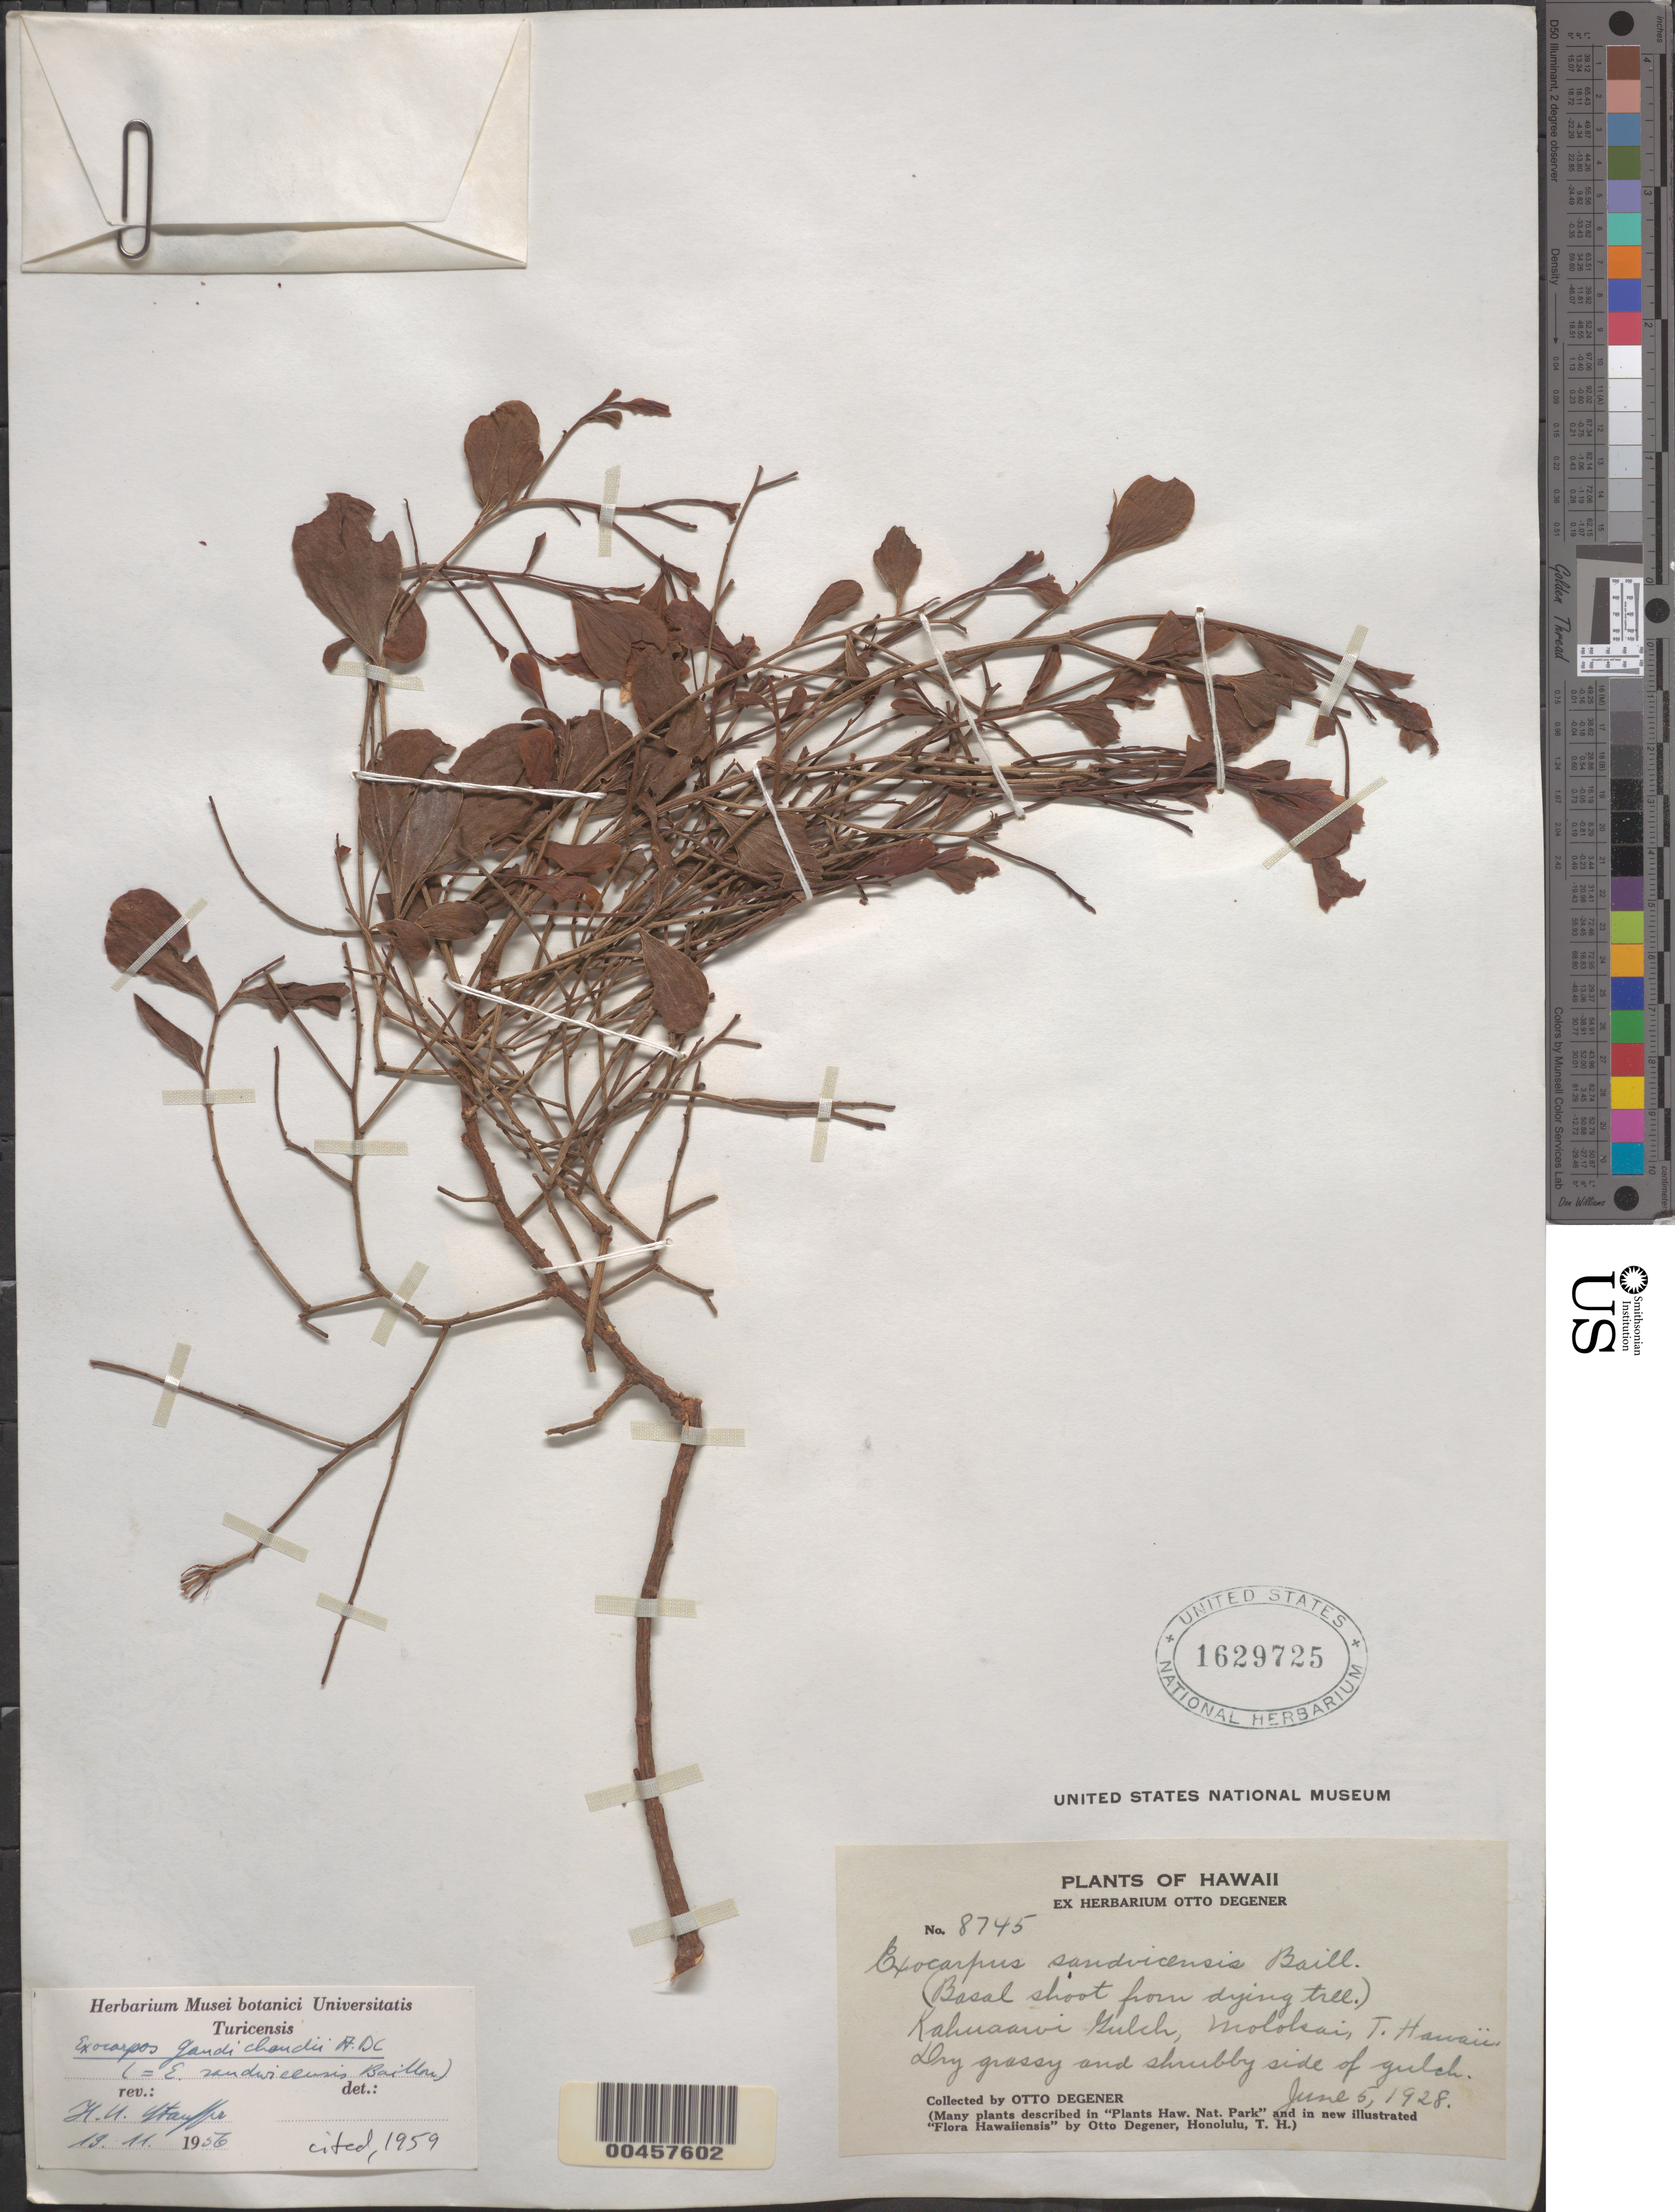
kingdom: Plantae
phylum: Tracheophyta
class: Magnoliopsida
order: Santalales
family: Santalaceae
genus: Exocarpos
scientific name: Exocarpos gaudichaudii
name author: A. DC.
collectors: O. Degener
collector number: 8745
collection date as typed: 5 Jun 1928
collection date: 1928-06-05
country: United States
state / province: Hawaii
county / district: Maui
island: Moloka'i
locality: Kahuaawi Gulch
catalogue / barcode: US 1629725